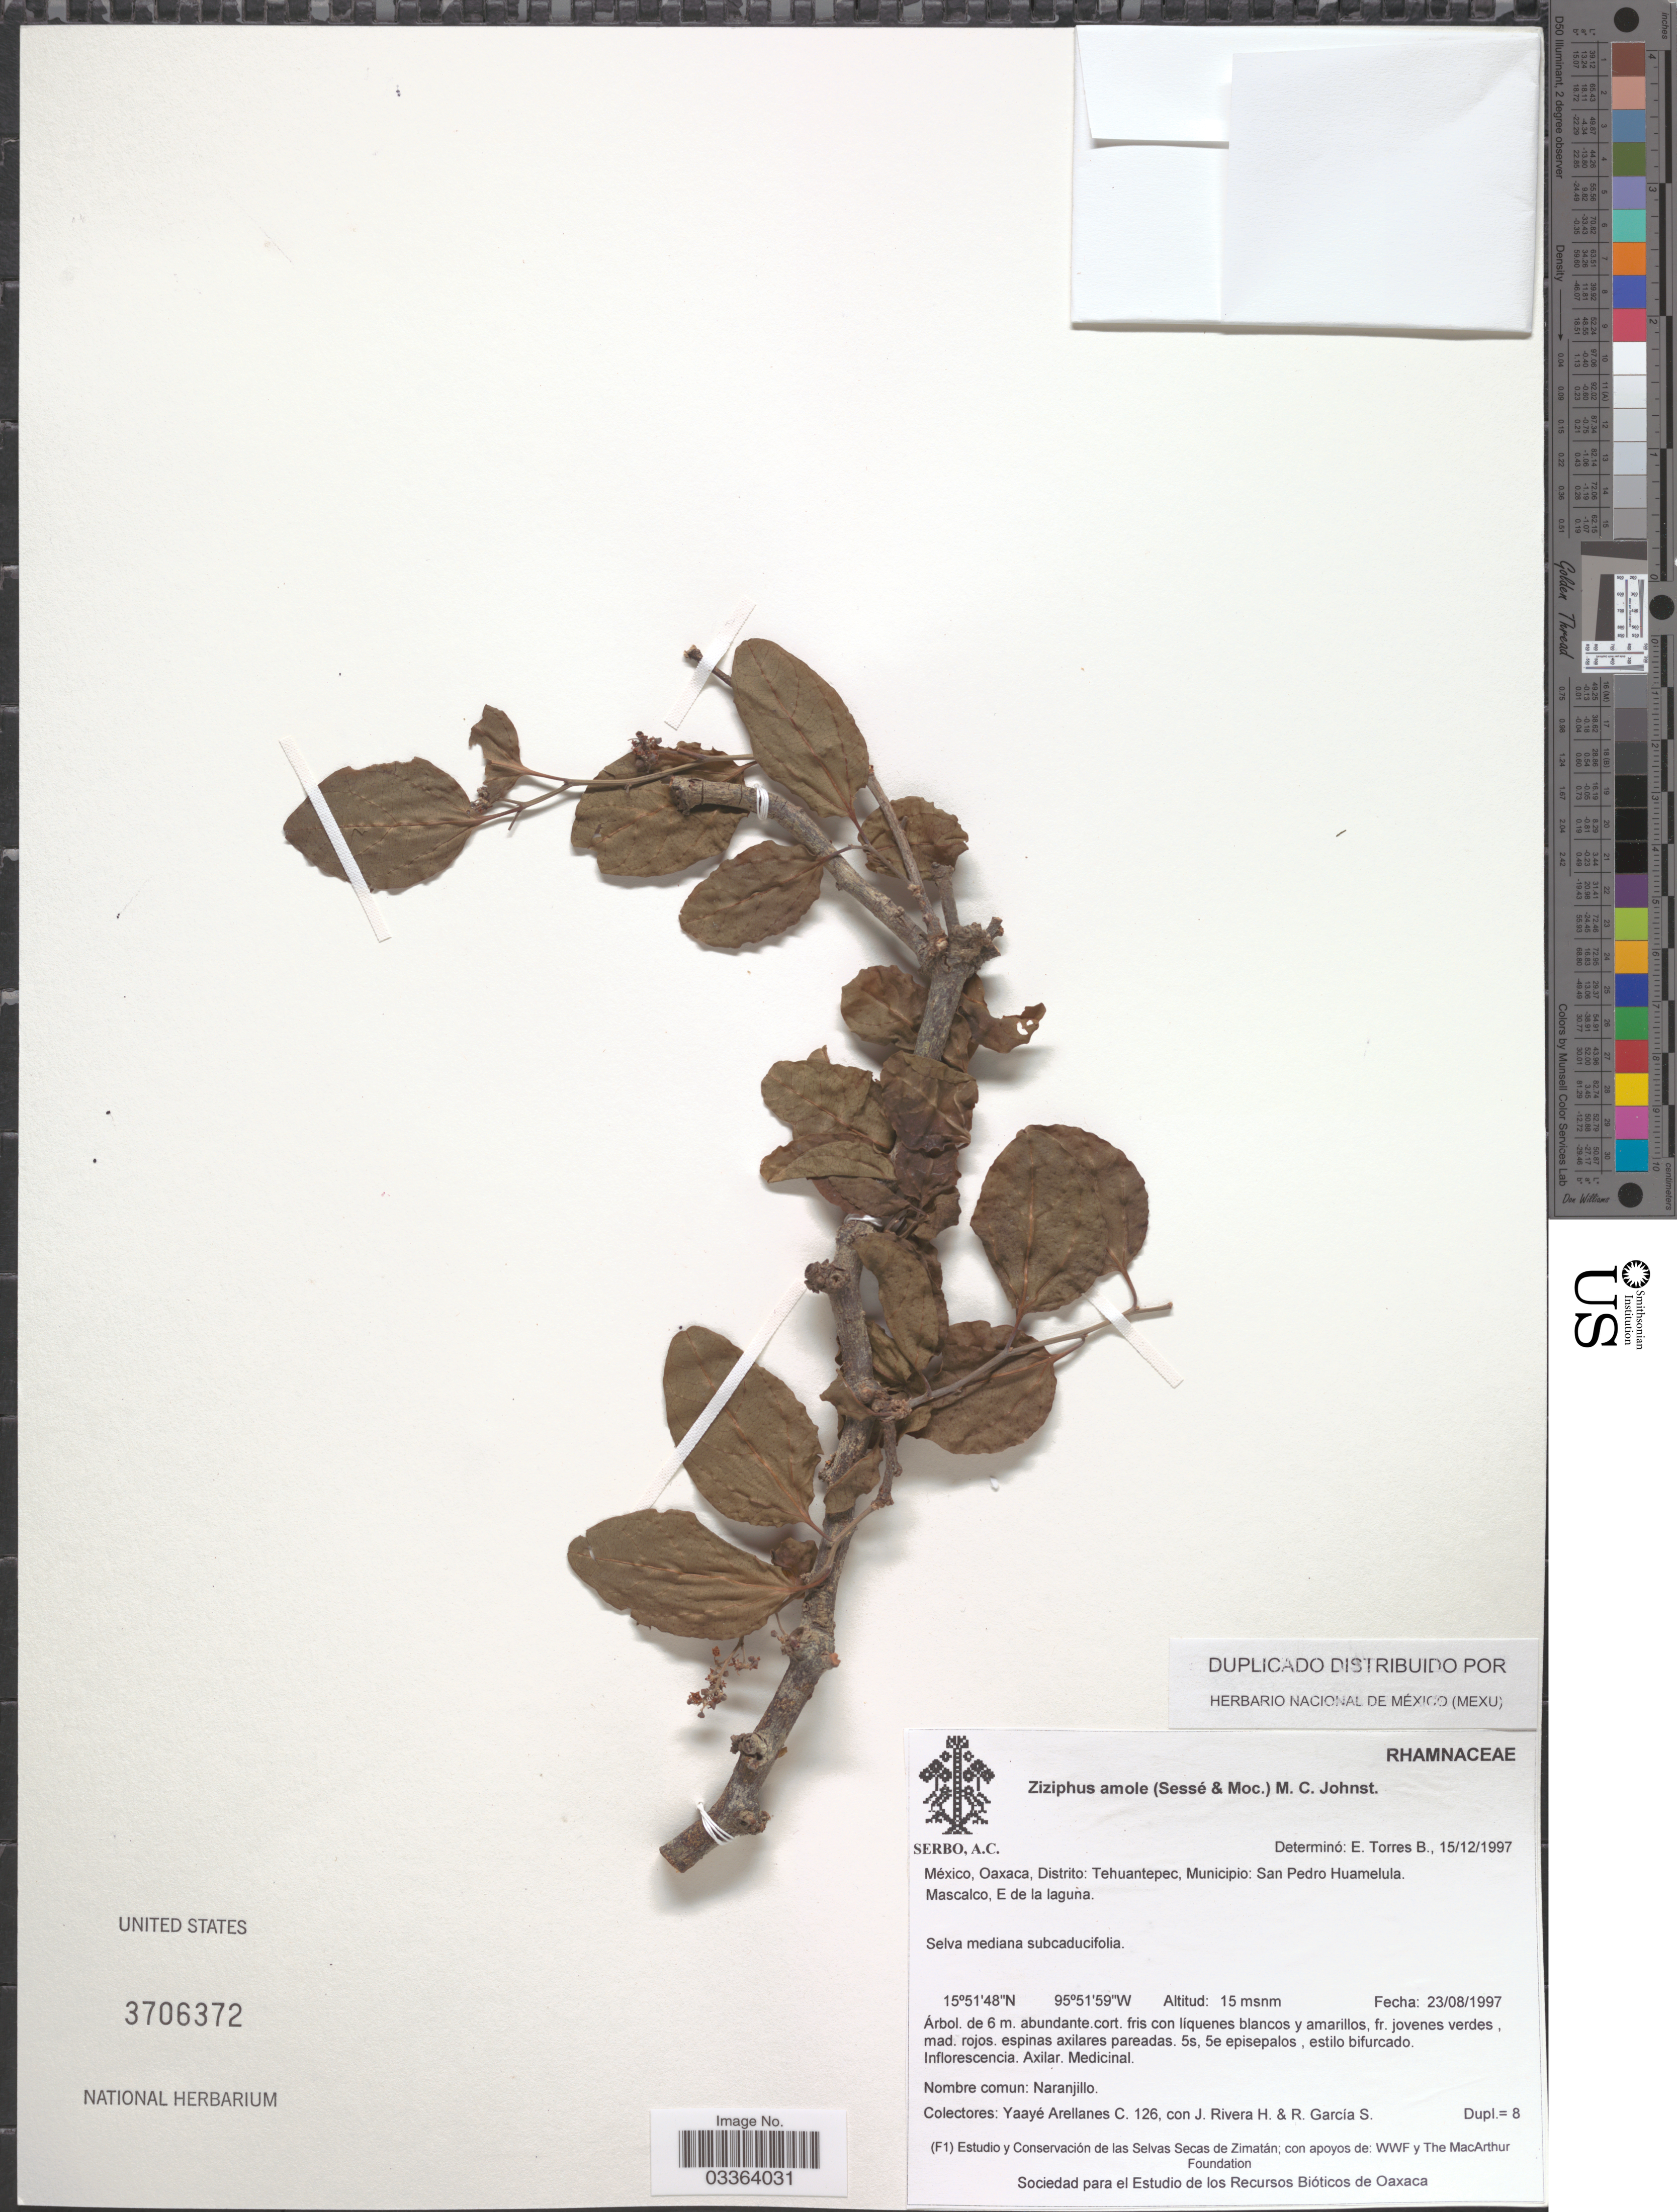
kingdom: Plantae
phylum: Tracheophyta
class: Magnoliopsida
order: Rosales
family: Rhamnaceae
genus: Sarcomphalus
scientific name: Sarcomphalus amole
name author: (Sessé & Moc.) Hauenschild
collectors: Y. Arellanes C., J. Rivera & R. Garcia Sosa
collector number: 126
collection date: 1997-08-23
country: Mexico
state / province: Oaxaca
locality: Distrito: Tehuantepec, Municipio: San Pedro Huamelula. Mascalco, E de la laguna.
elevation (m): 15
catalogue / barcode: US 3706372